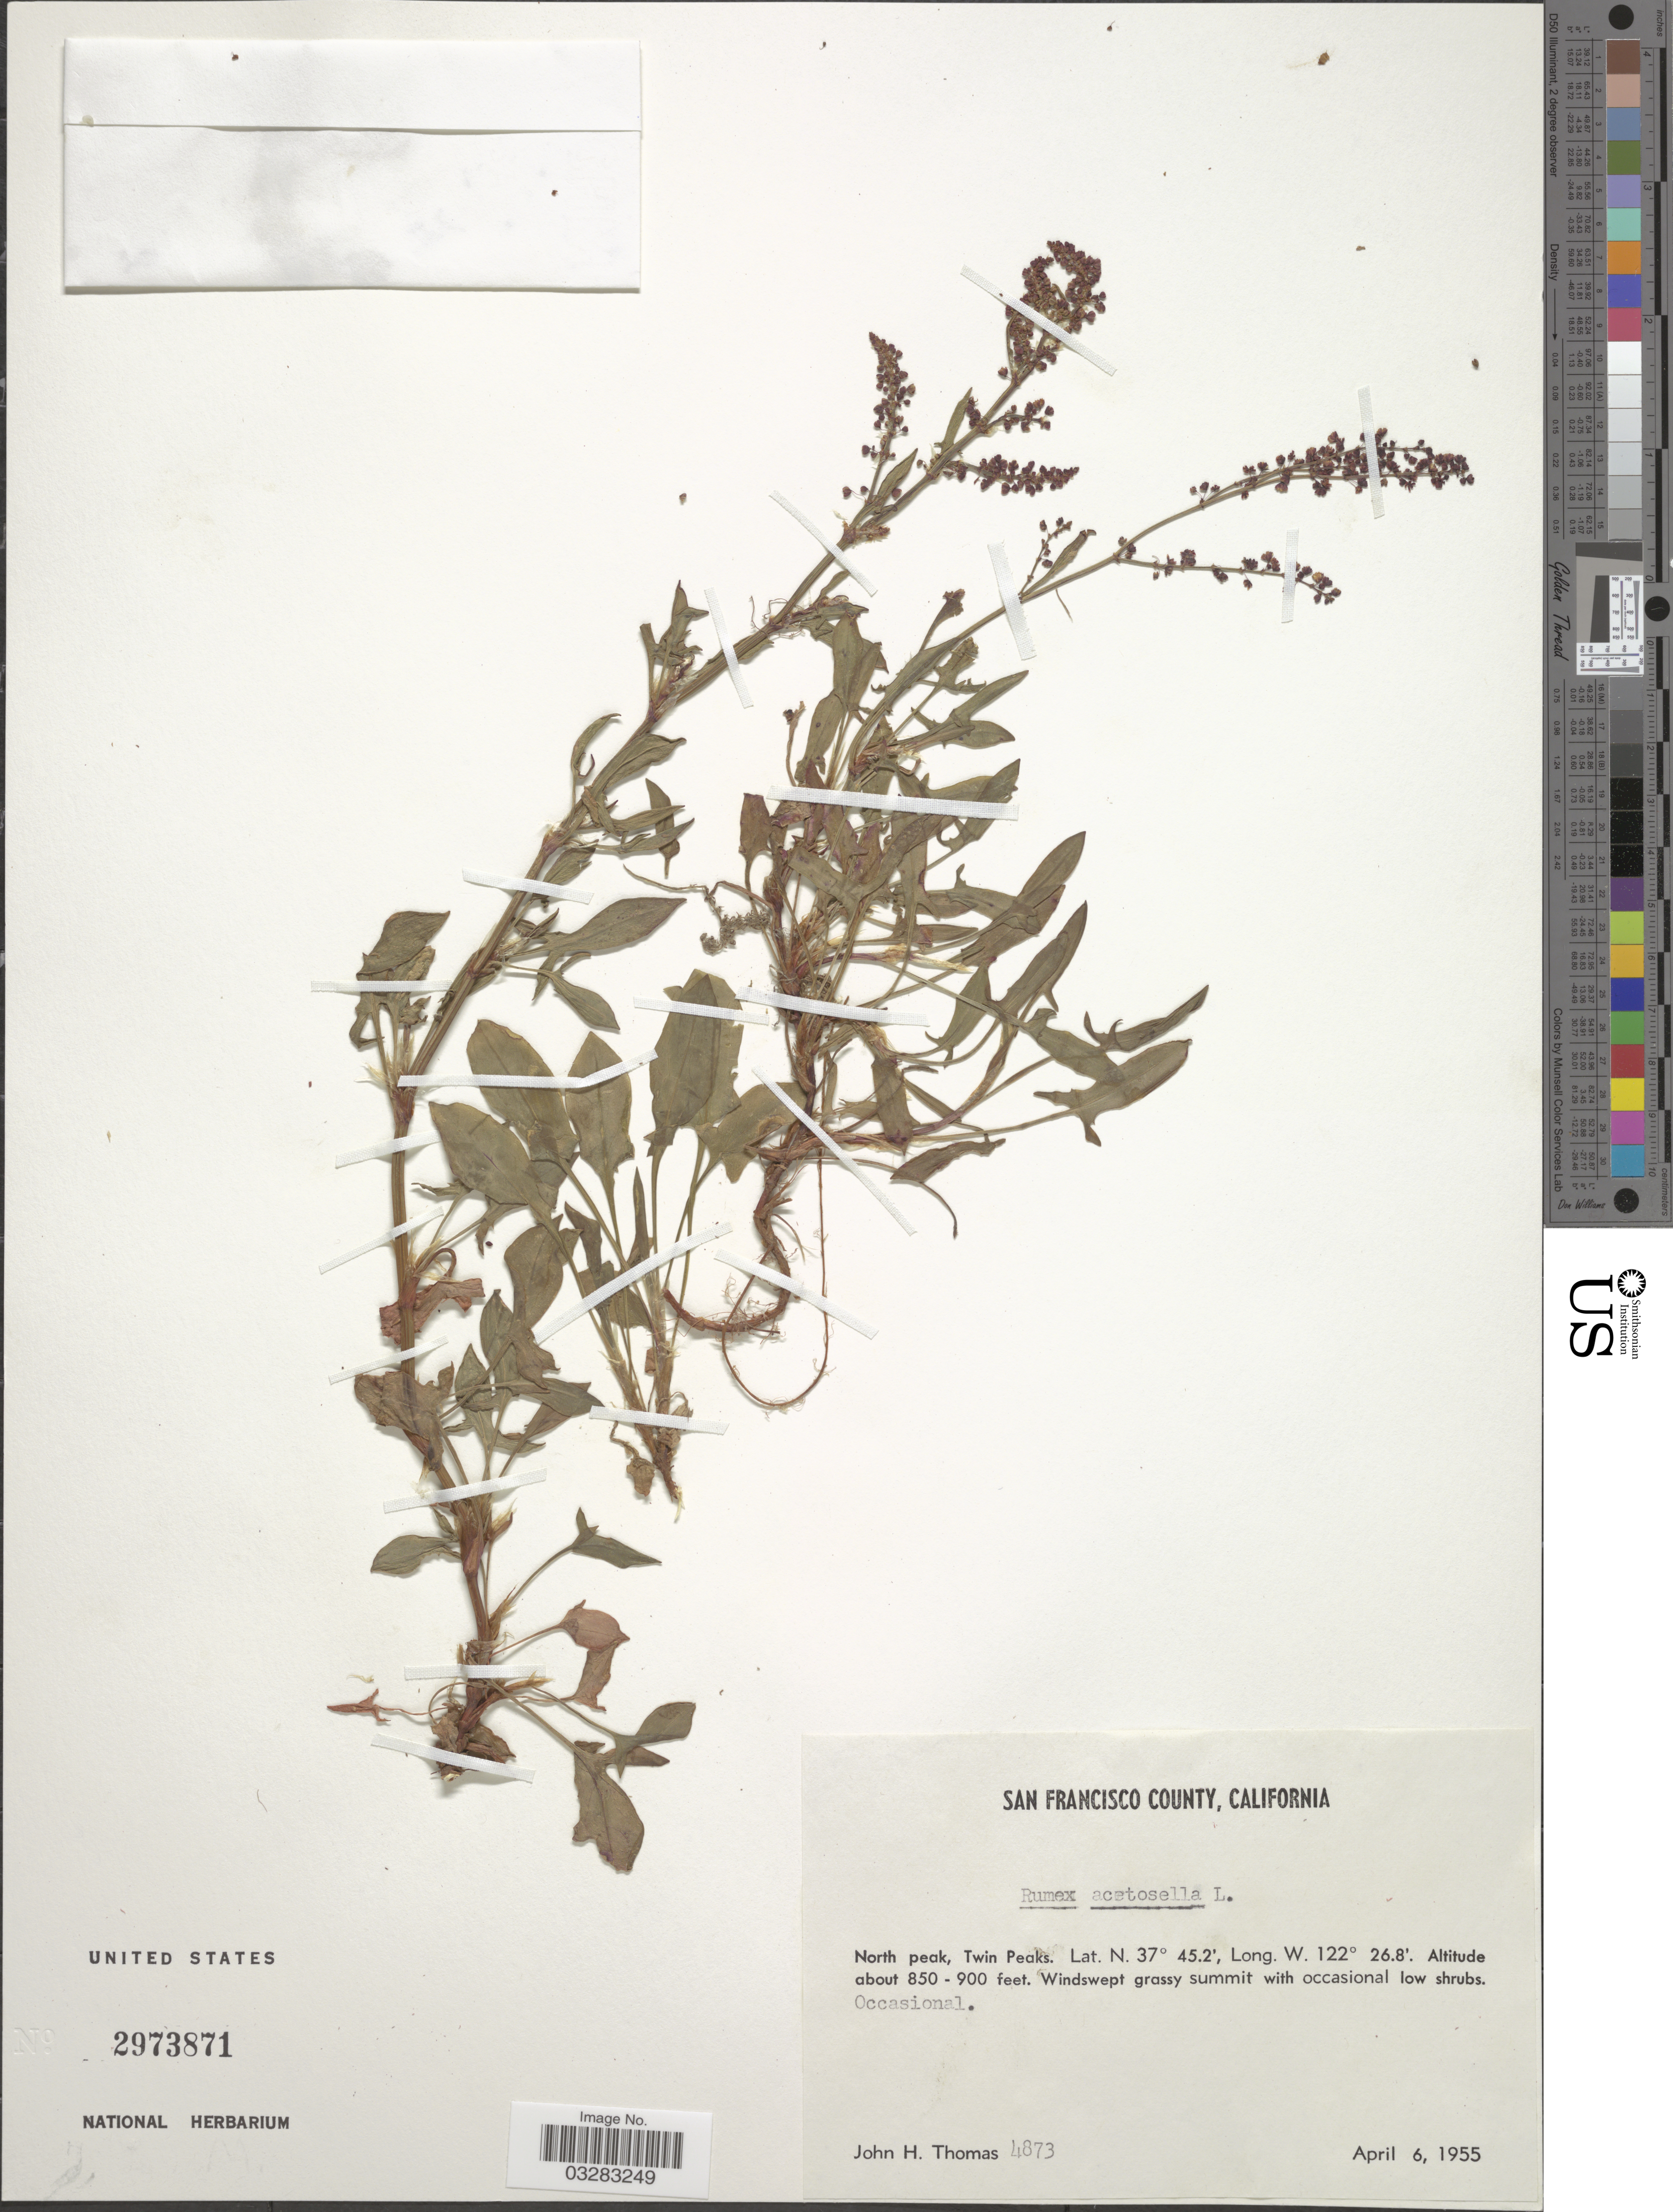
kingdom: Plantae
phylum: Tracheophyta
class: Magnoliopsida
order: Caryophyllales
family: Polygonaceae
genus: Rumex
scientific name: Rumex acetosella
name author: L.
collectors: J. H. Thomas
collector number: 4873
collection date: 1955-04-06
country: United States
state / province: California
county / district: San Francisco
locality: San Fancisco County. North peak, Twin Peaks.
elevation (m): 259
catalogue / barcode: US 2973871